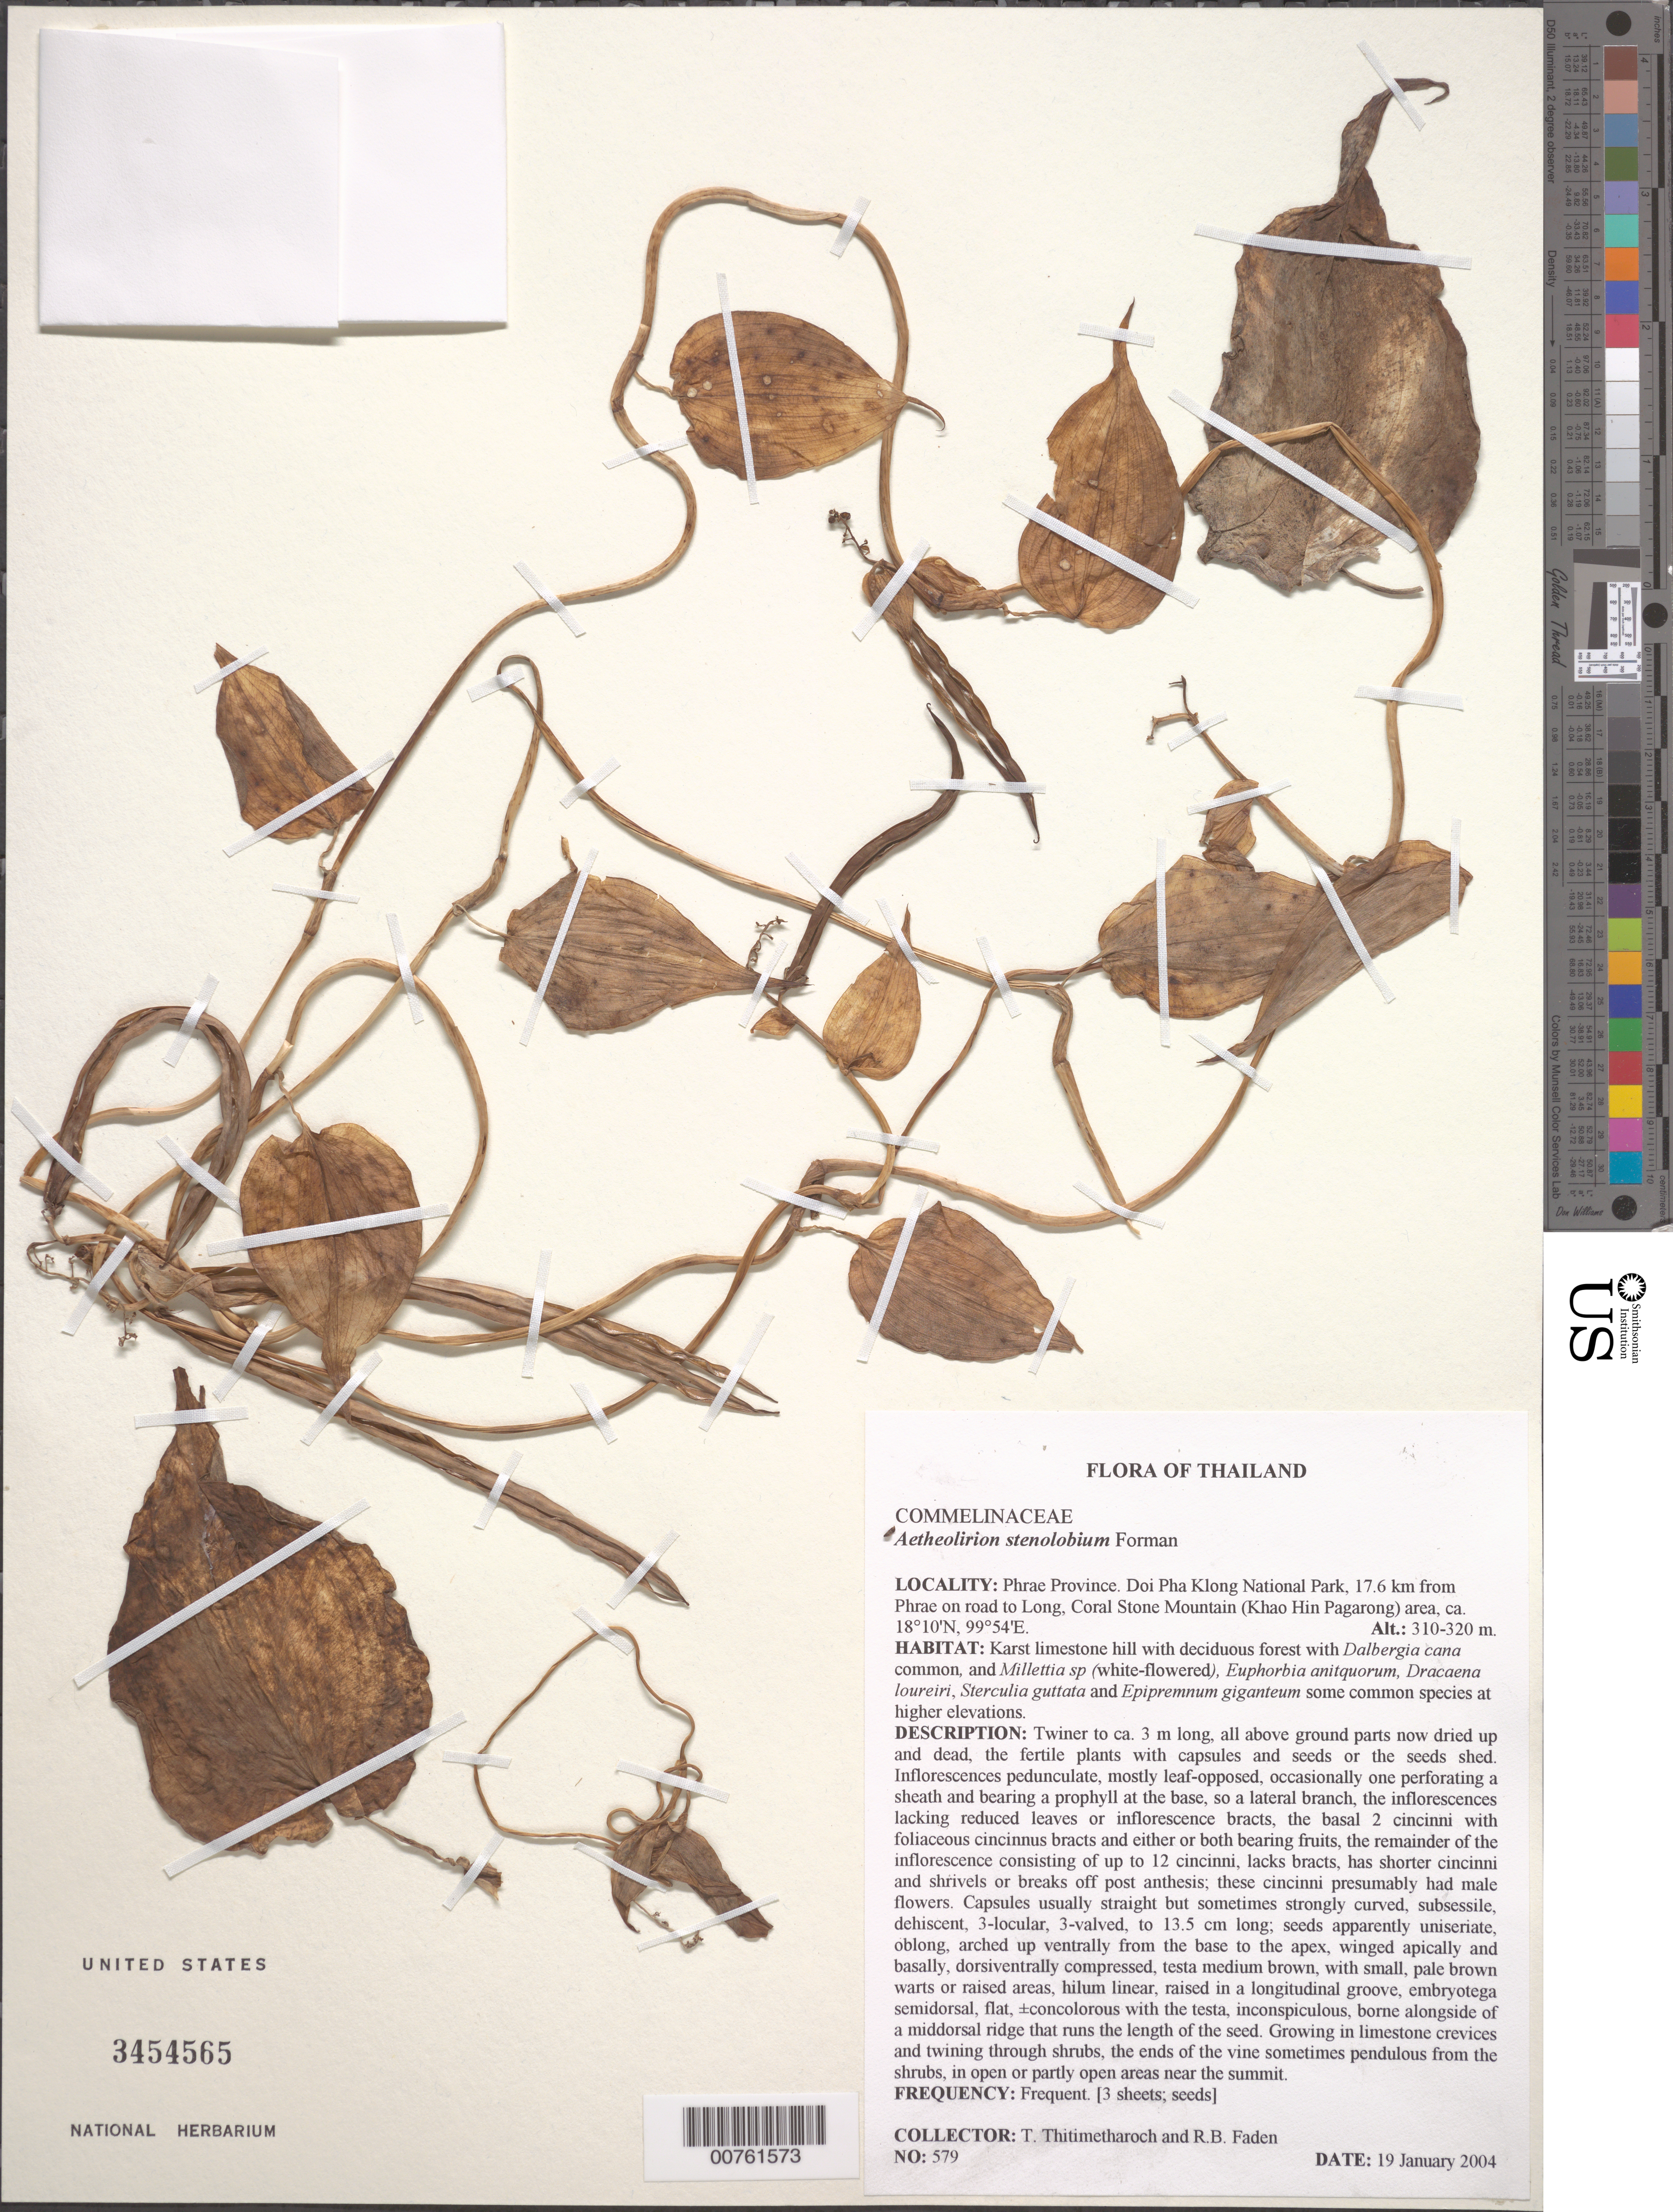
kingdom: Plantae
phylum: Tracheophyta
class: Liliopsida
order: Commelinales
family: Commelinaceae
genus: Aetheolirion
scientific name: Aetheolirion stenolobium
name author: Forman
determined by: Faden, Robert B., (US), Smithsonian Institution - National Museum of Natural History (UNITED STATES)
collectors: T. Thitimetharoch & R. B. Faden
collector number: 579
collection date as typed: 19 Jan 2004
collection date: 2004-01-19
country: Thailand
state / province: Phrae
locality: Doi Pha Klong National Park, 17.6 km from Phrae on road to Long, Coral Stone Mountain (Khao Hin Pagarong) area.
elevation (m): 310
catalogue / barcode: US 3454565